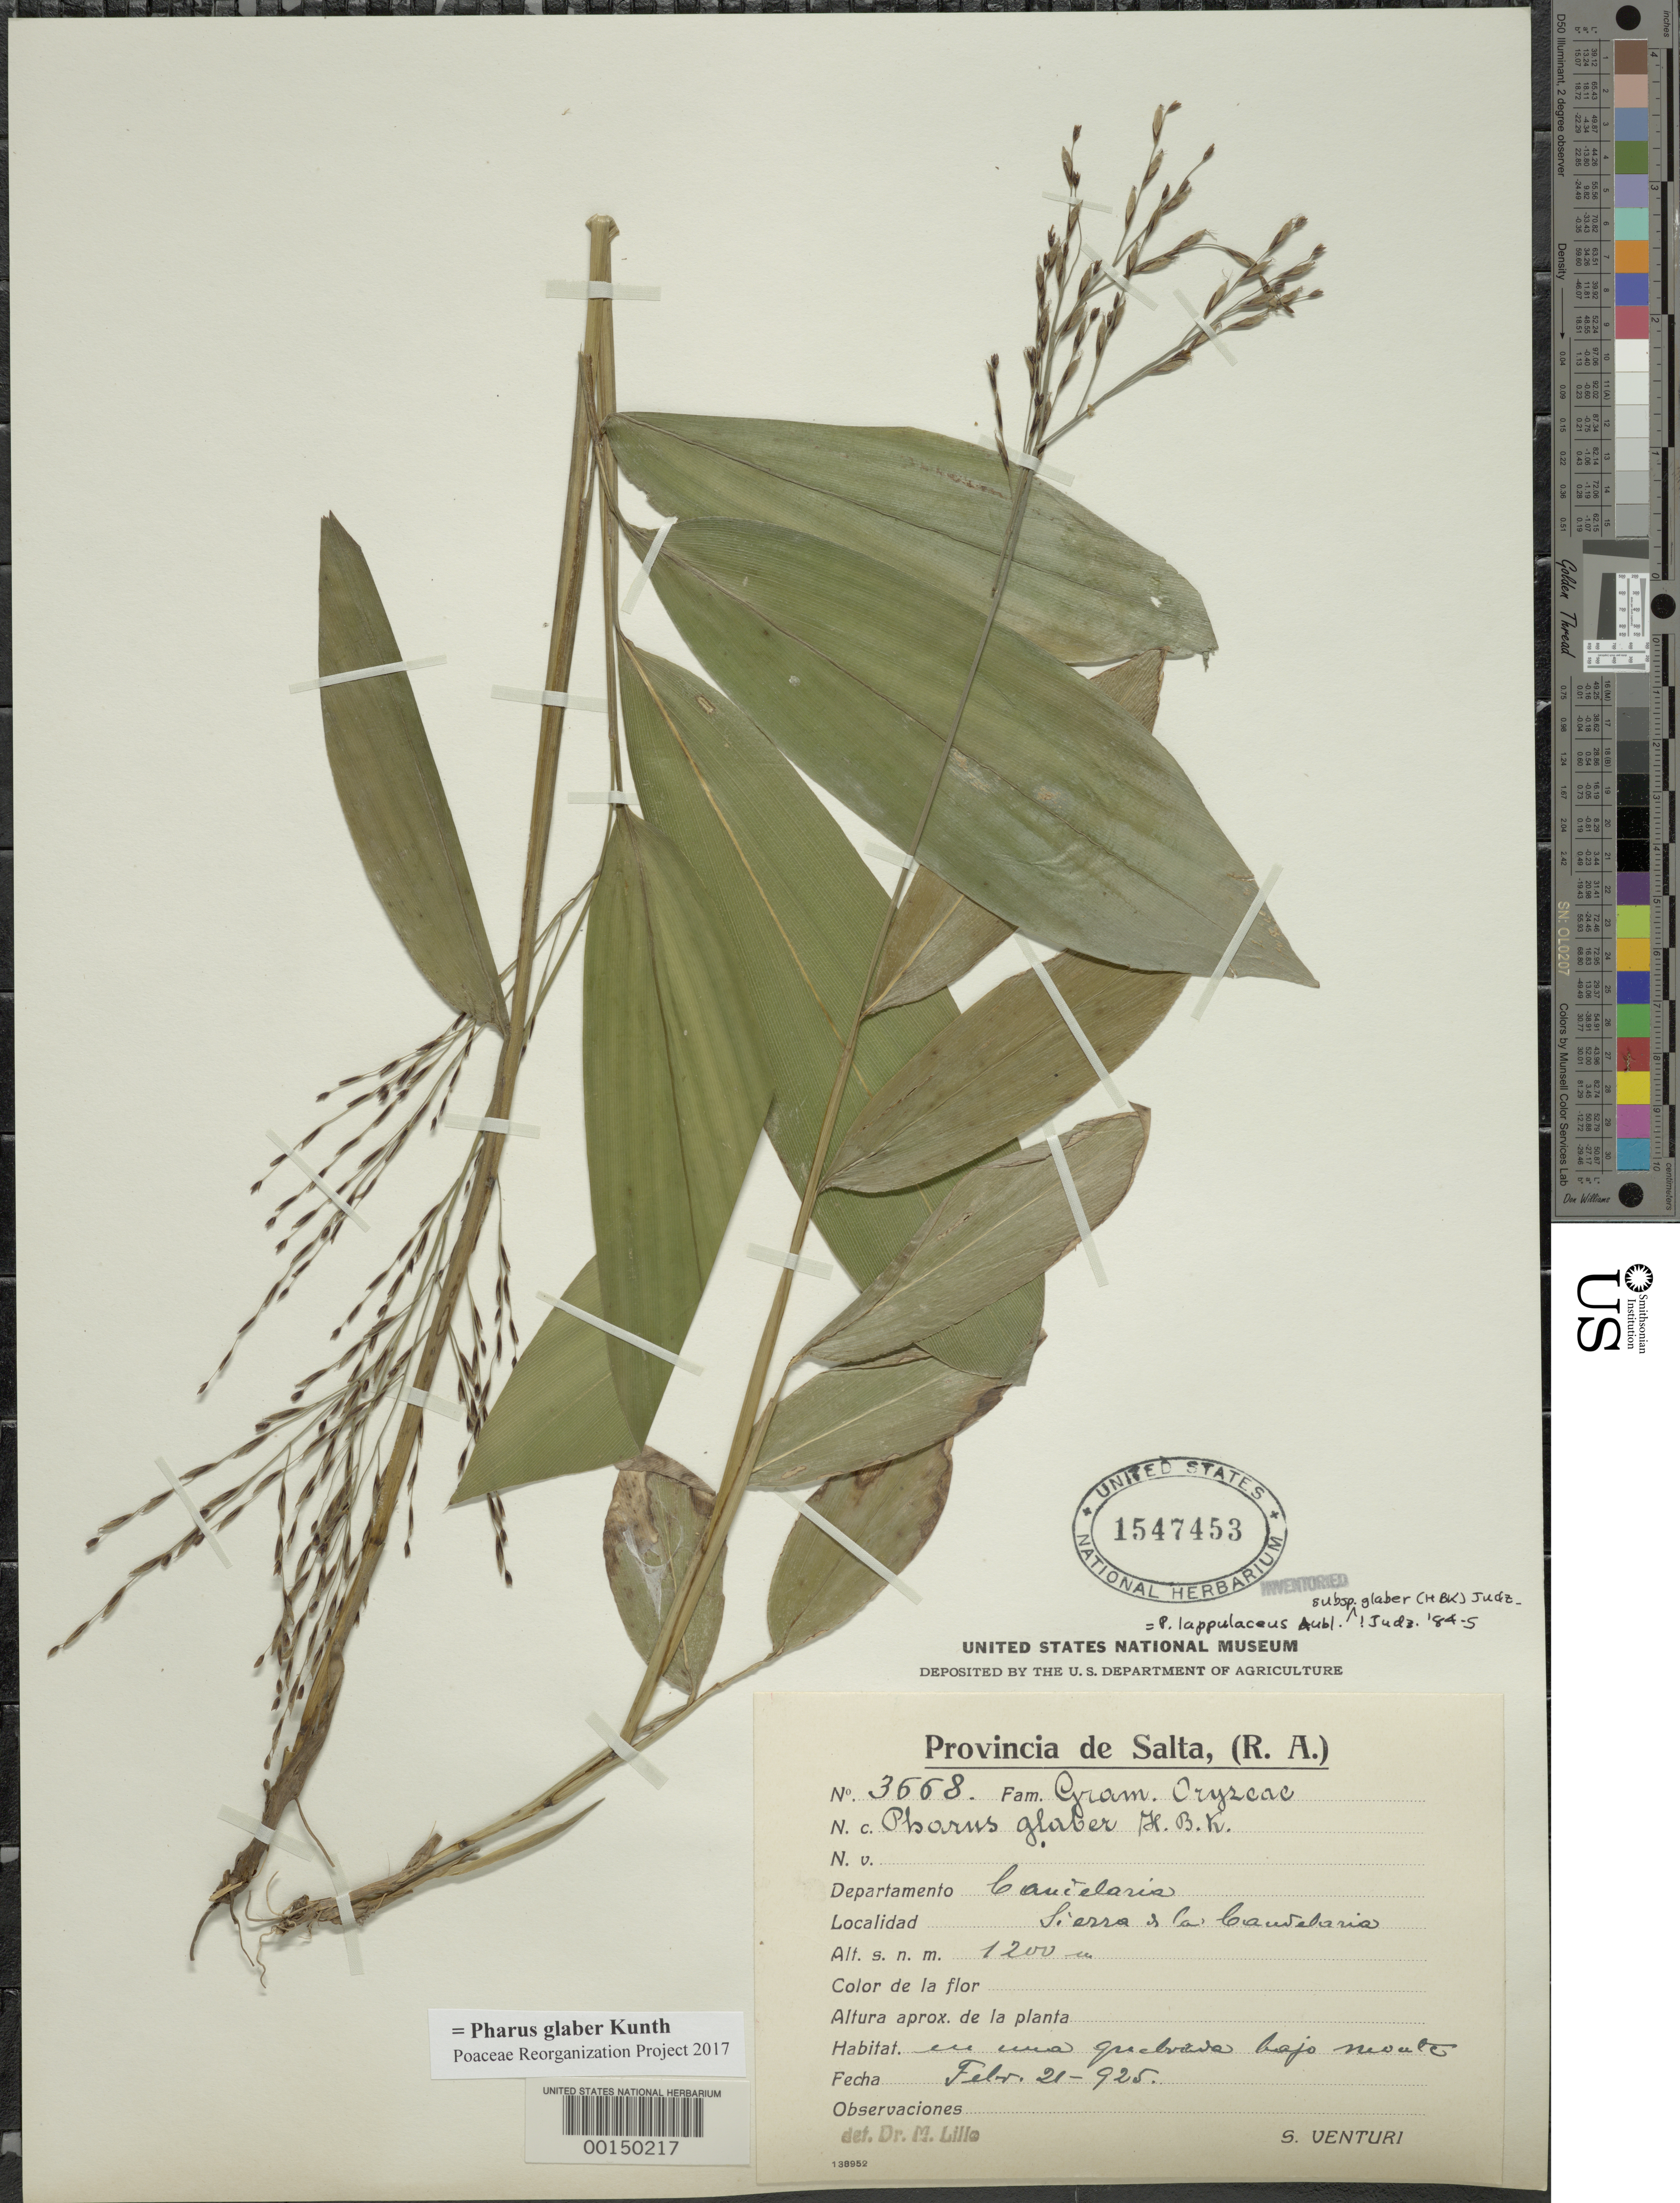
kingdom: Plantae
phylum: Tracheophyta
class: Liliopsida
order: Poales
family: Poaceae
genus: Pharus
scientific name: Pharus glaber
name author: Kunth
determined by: Poaceae Reorganization Project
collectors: S. Venturi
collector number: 3668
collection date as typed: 21 Feb 1925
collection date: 1925-02-21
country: Argentina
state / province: Salta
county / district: Candelaria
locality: Sierra Candelaria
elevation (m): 1200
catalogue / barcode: US 1547453